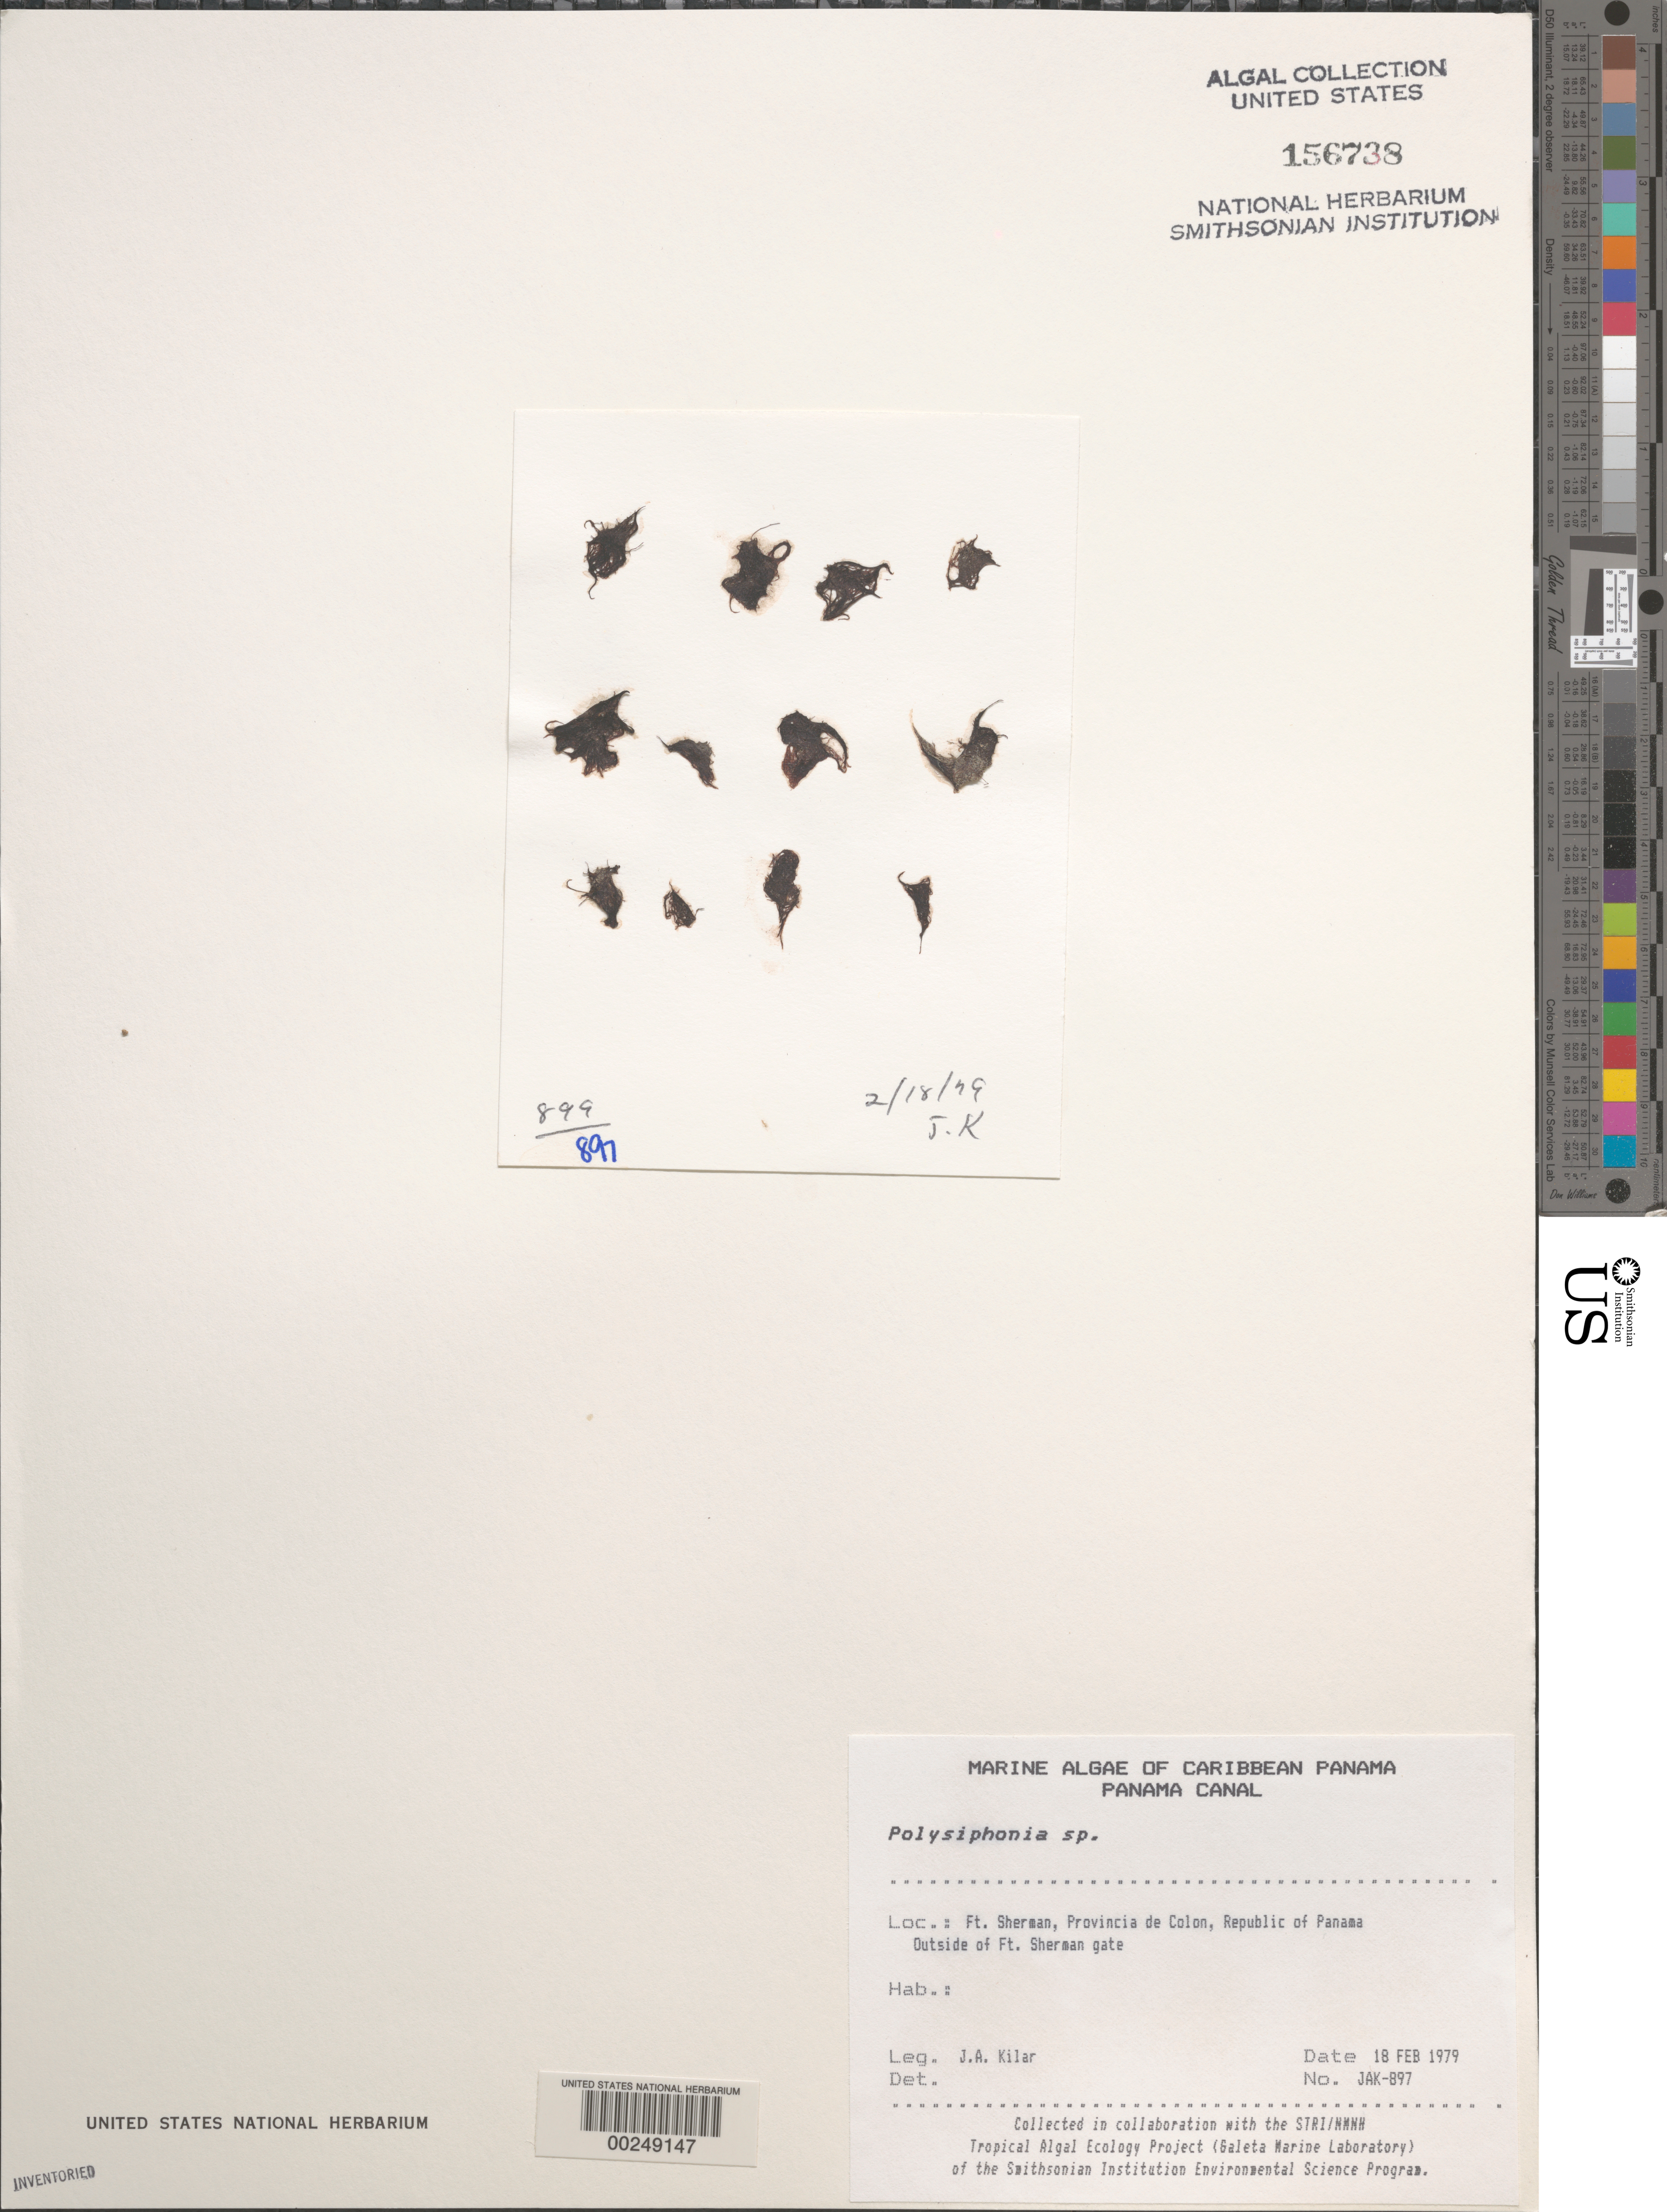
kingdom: Plantae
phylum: Rhodophyta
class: Florideophyceae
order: Ceramiales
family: Rhodomelaceae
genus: Polysiphonia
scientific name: Polysiphonia sp.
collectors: J. A. Kilar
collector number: JAK-897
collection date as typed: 18 Feb 1979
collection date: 1979-02-18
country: Panama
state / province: Colón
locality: Fort Sherman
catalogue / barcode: US 156738